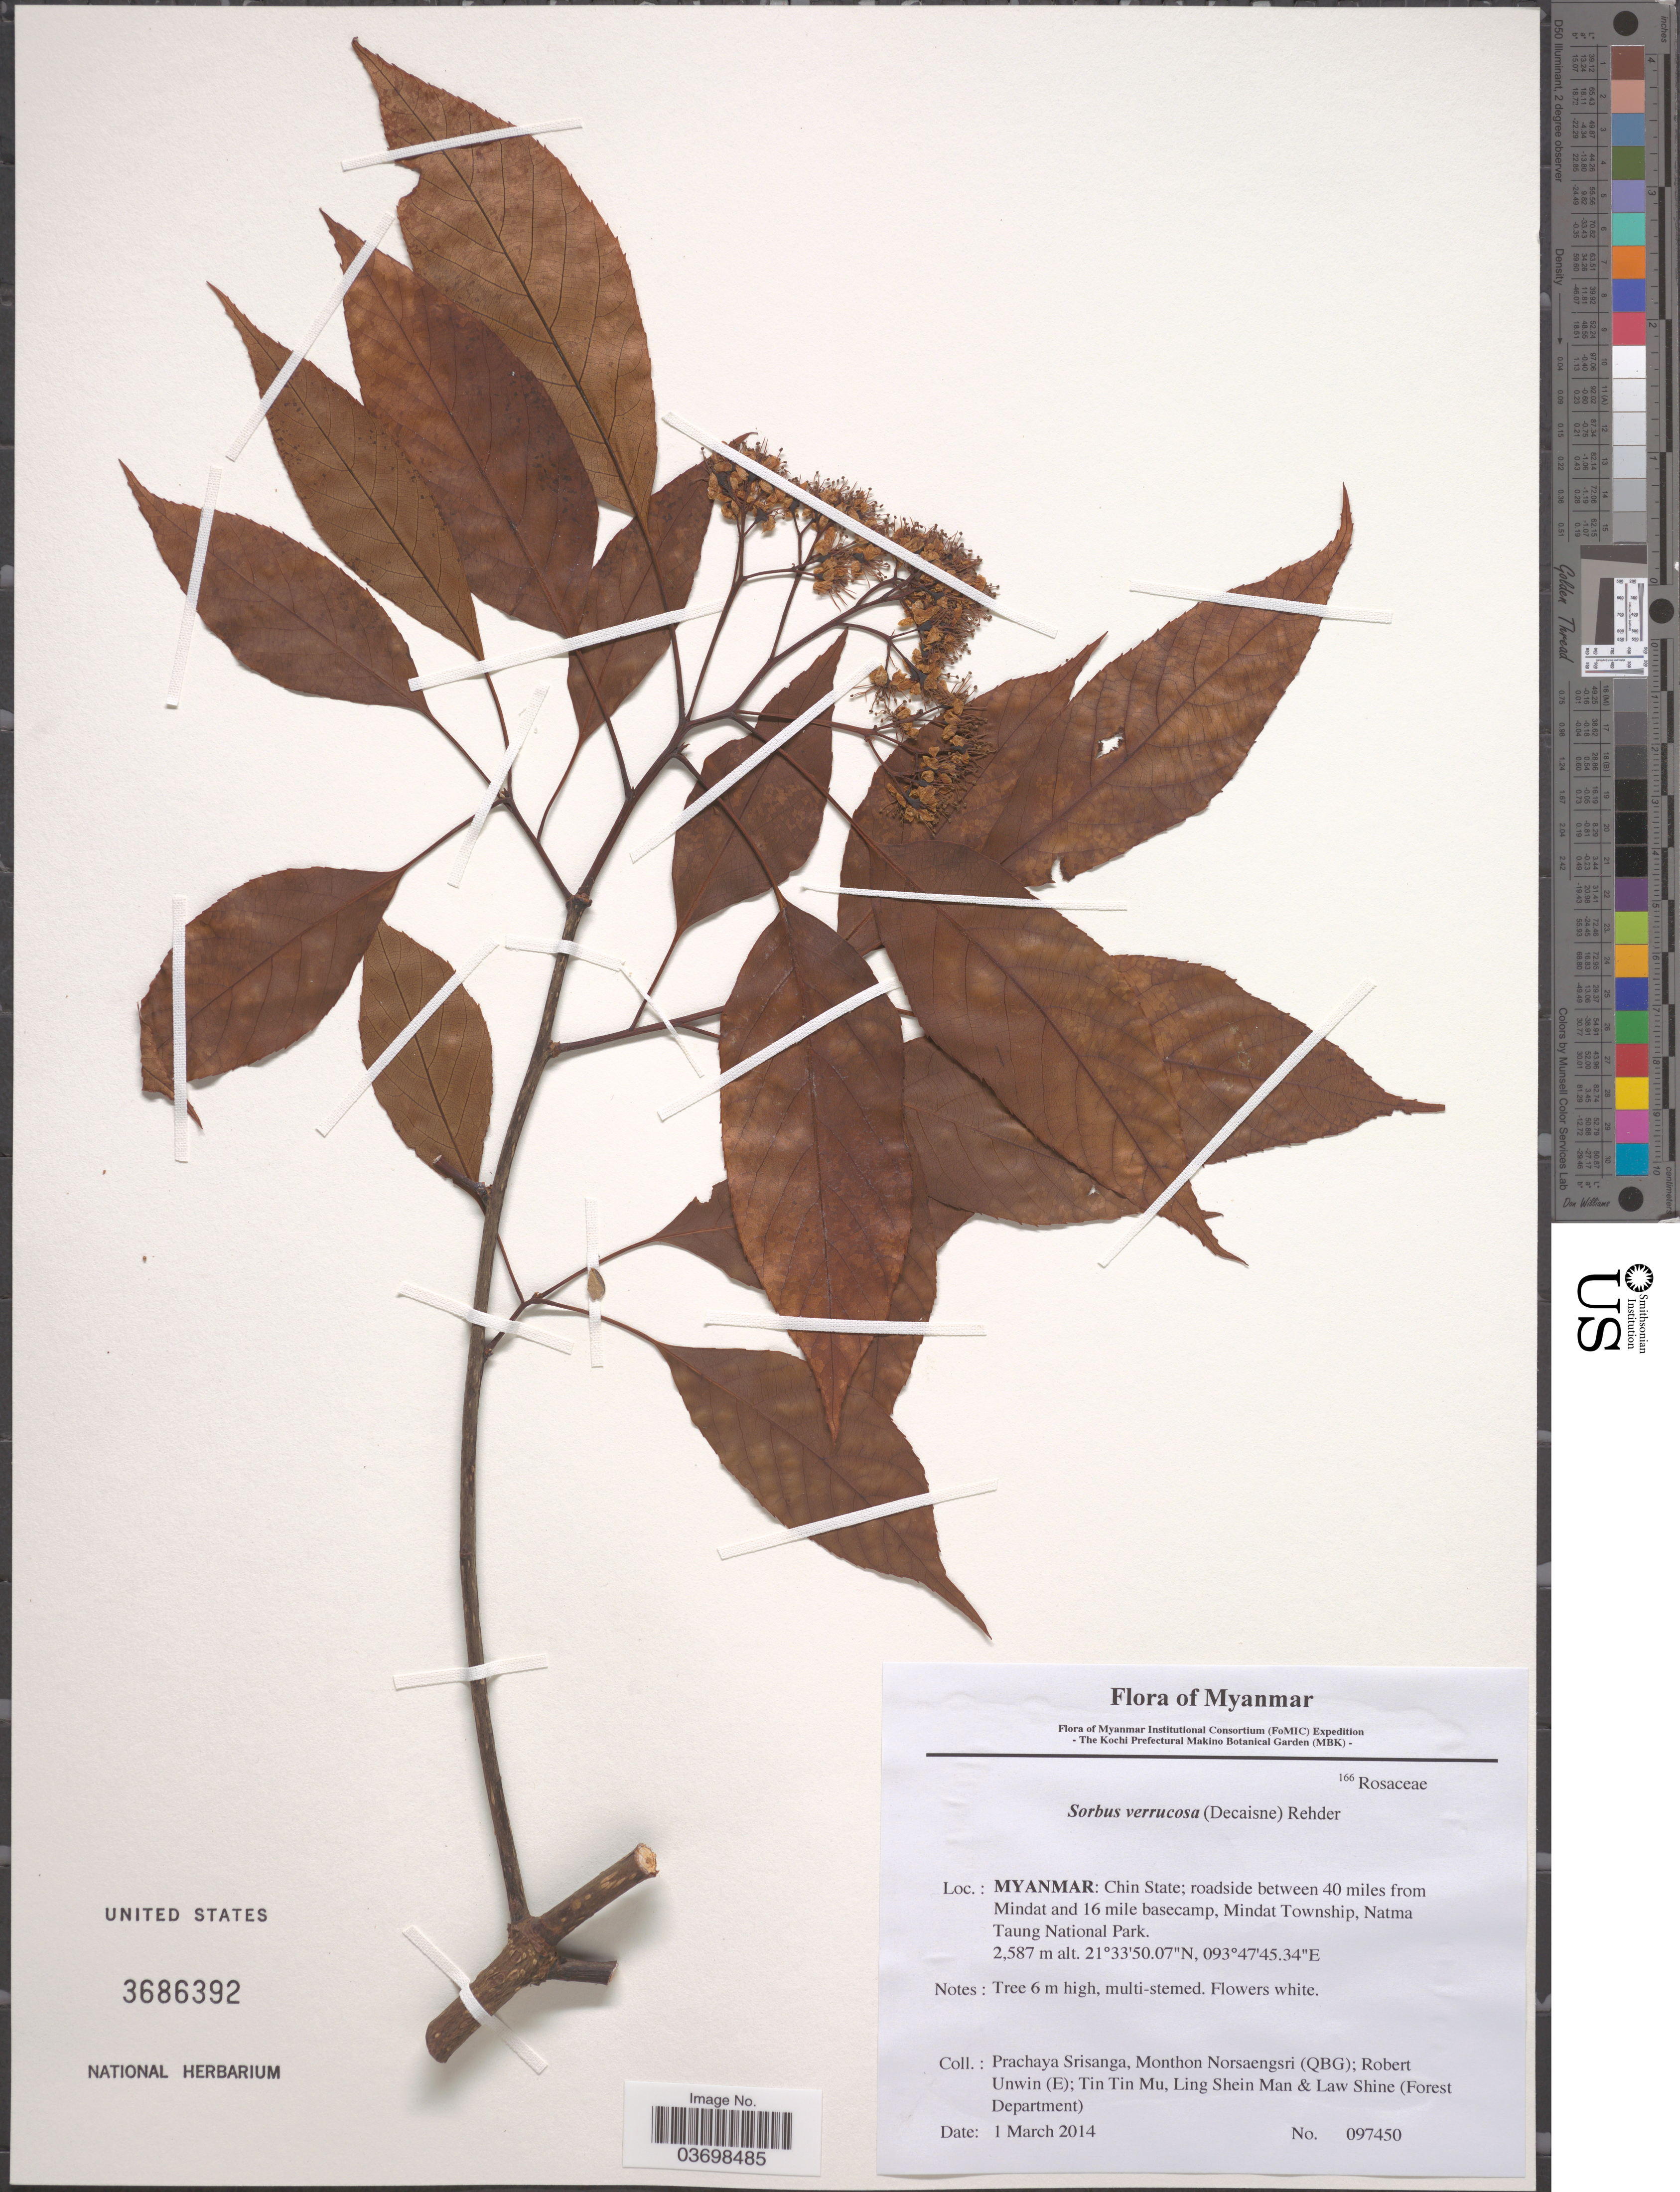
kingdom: Plantae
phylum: Tracheophyta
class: Magnoliopsida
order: Rosales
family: Rosaceae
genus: Sorbus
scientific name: Sorbus verrucosa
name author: (Decne.) Rehder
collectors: P. Srisanga, M. Norsaengsri, R. Unwin, Tin Tin Mu & et al.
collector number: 097450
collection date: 2014-03-01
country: Myanmar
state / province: Chin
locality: Roadside between 40 miles from Mindat and 16 mile basecamp, Mindat Township, Natma Taung National Park.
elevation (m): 2587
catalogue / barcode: US 3686392